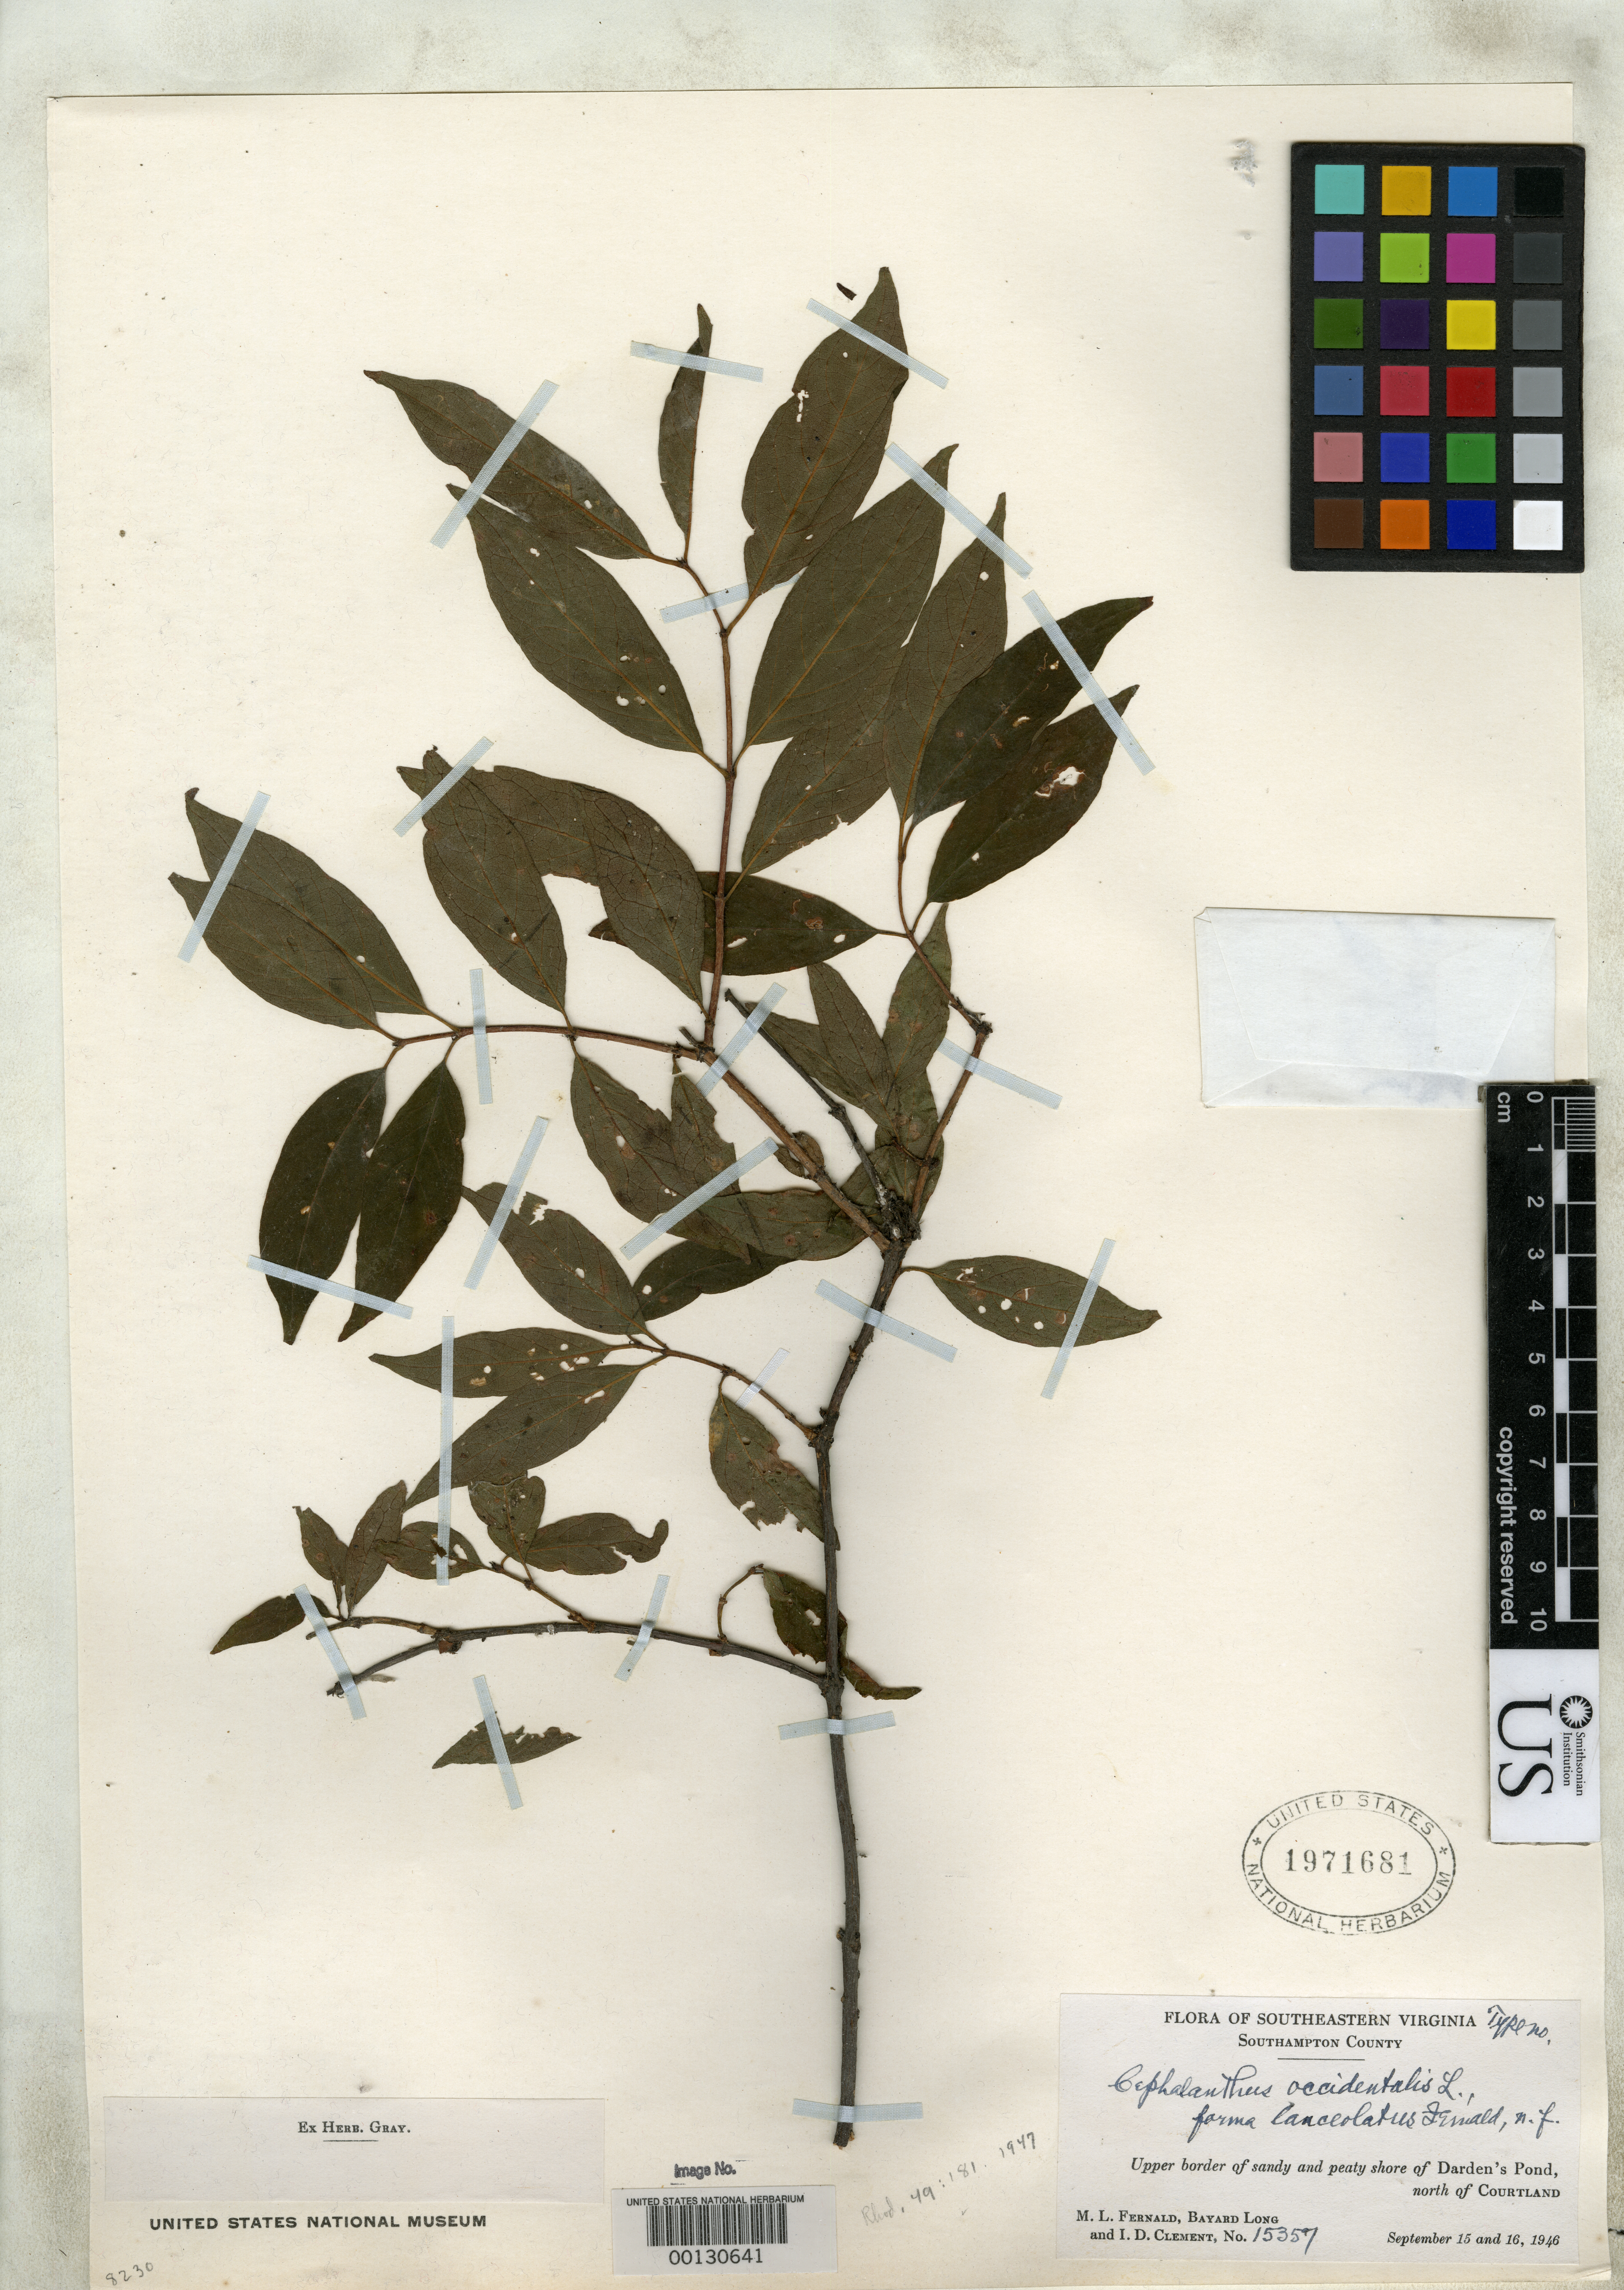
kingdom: Plantae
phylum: Tracheophyta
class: Magnoliopsida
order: Gentianales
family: Rubiaceae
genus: Cephalanthus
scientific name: Cephalanthus occidentalis f. lanceolatus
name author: Fernald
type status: Type Fragment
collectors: M. L. Fernald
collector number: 15357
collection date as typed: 15 Sep 1946 and 16 Sep 1946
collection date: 1946-09-15,1946-09-16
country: United States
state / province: Virginia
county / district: Southampton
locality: Shore of Dardens Pond north of Courtland.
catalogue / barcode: US 1971681